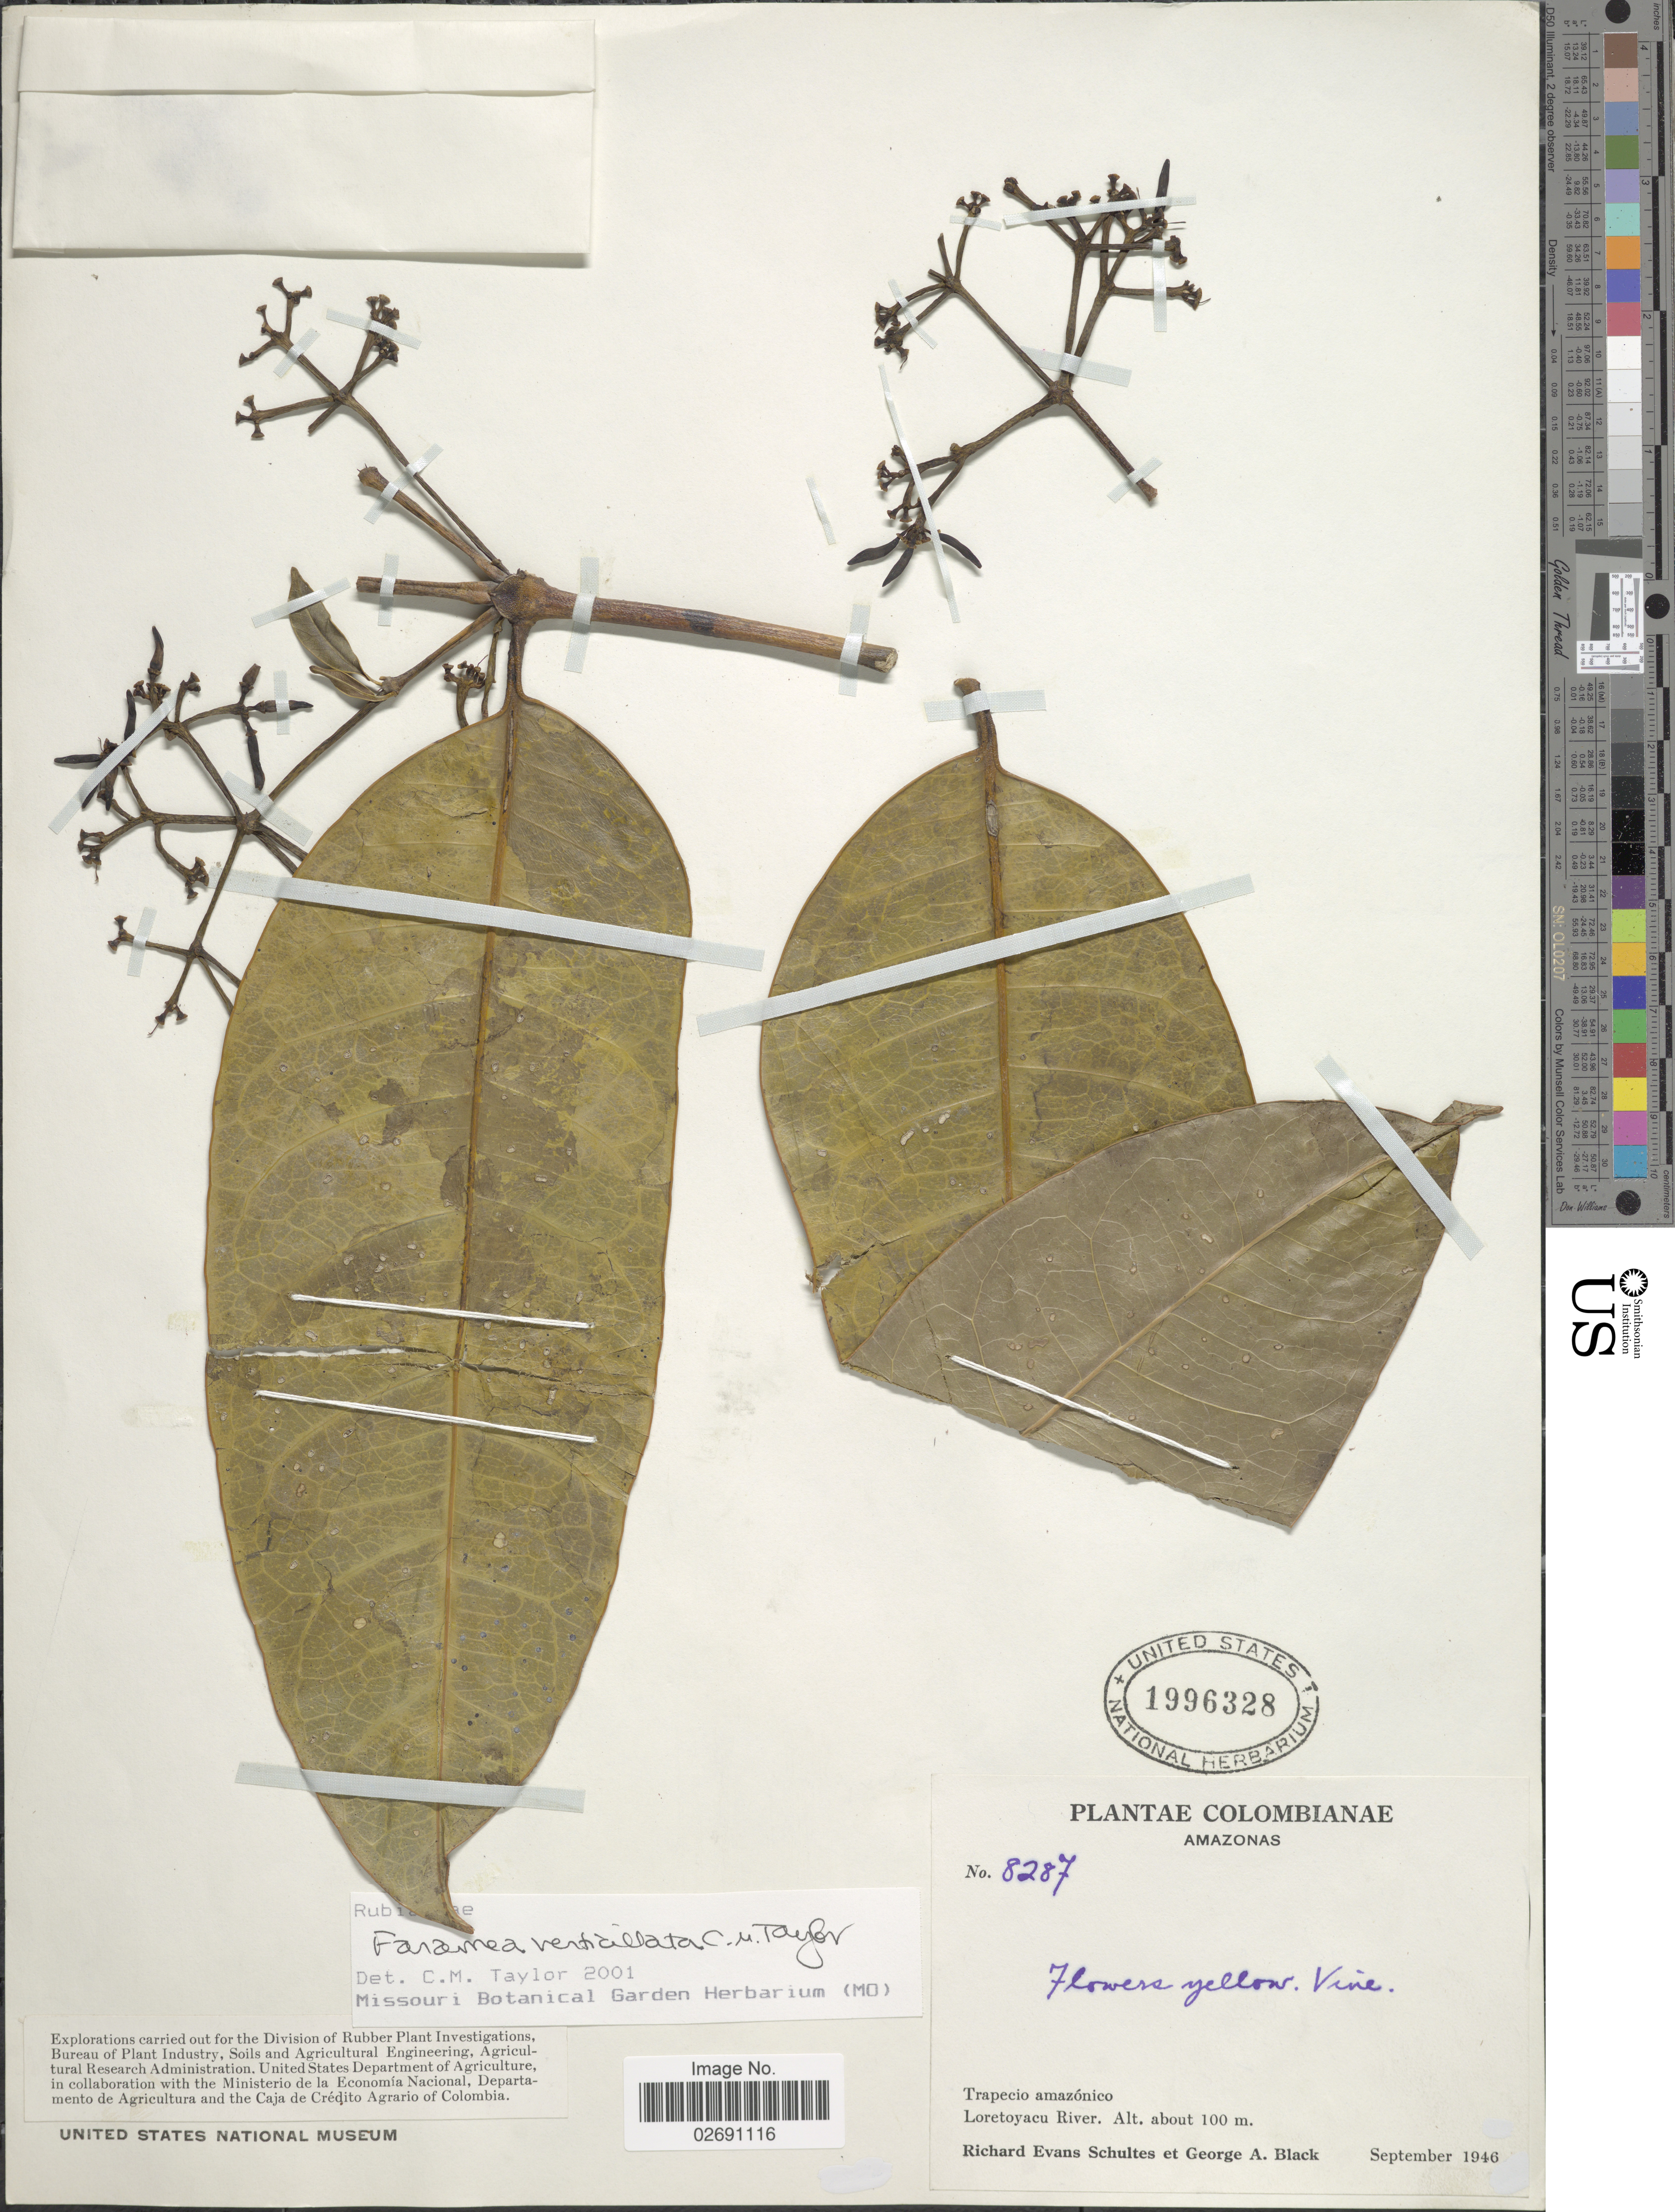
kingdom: Plantae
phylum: Tracheophyta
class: Magnoliopsida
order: Gentianales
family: Rubiaceae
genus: Faramea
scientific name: Faramea verticillata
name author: C.M. Taylor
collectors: R. E. Schultes & G. A. Black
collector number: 8287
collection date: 1946-09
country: Colombia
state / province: Amazônas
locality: Trapecio amazonico, Loretoyacu River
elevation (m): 100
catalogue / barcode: US 1996328